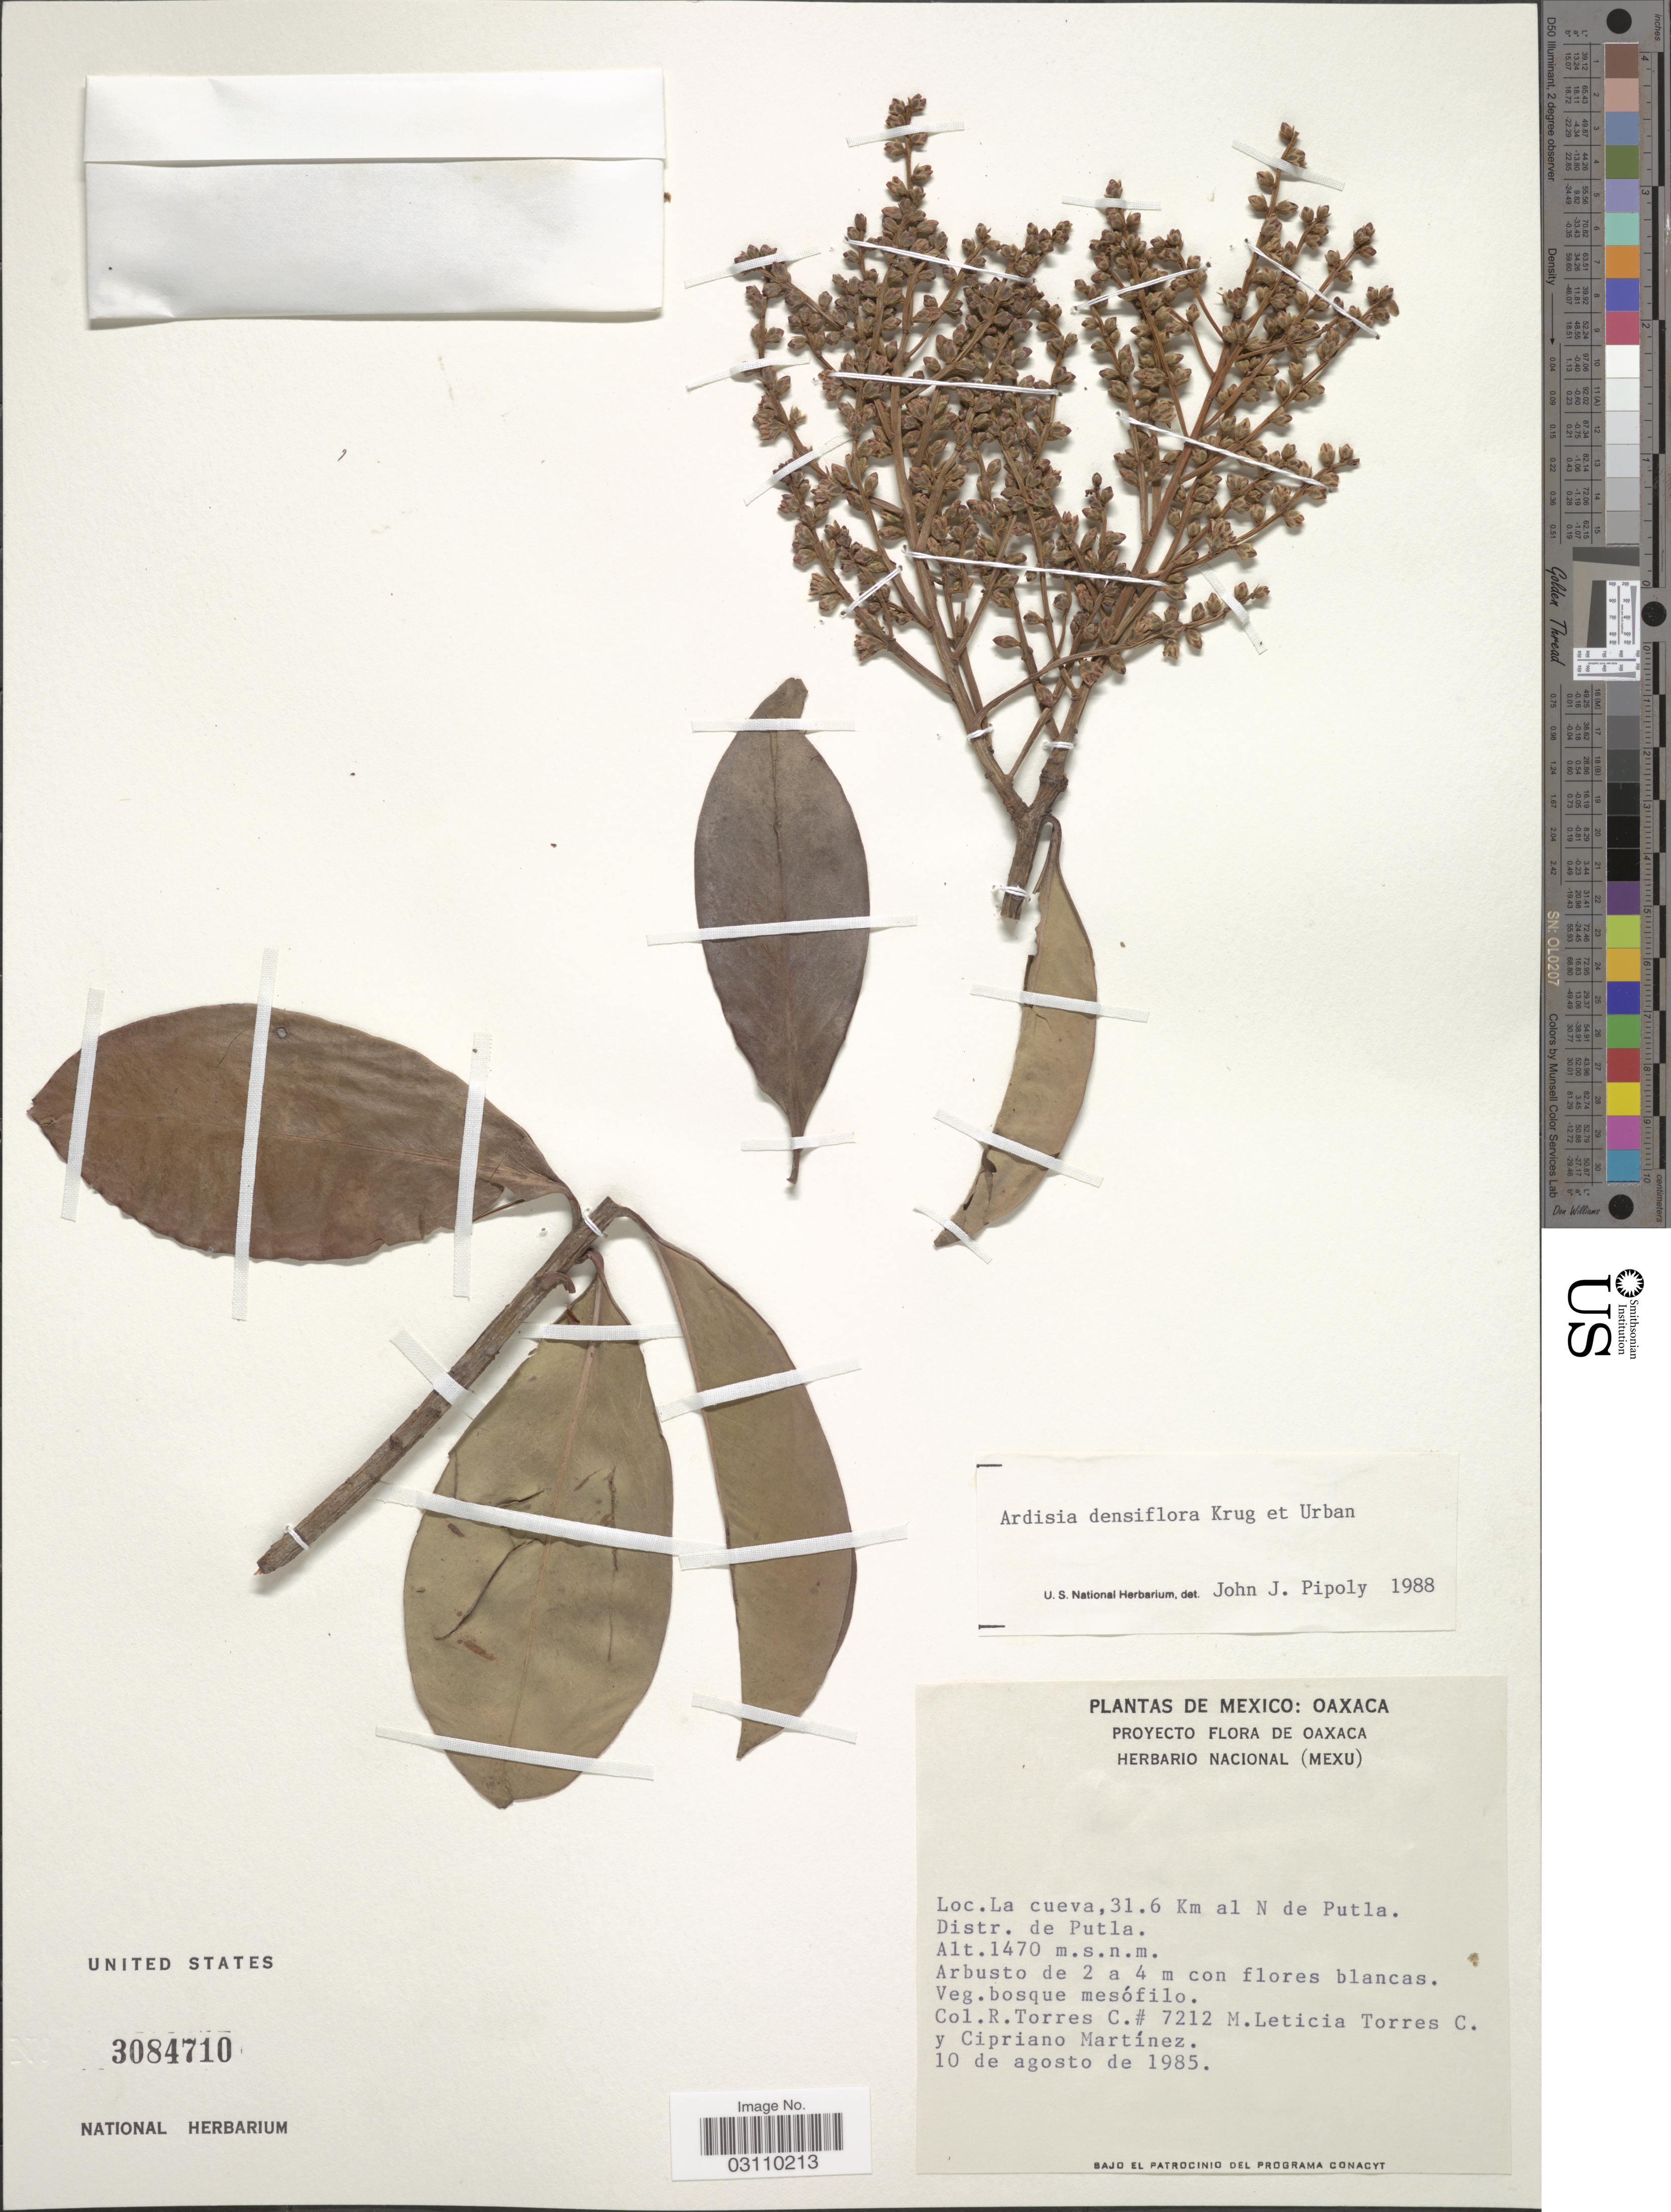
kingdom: Plantae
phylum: Tracheophyta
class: Magnoliopsida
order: Ericales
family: Primulaceae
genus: Ardisia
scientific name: Ardisia densiflora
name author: Krug & Urb.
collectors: R. Torres C., M. L. Torres Colin & C. Martínez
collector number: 7212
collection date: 1985-08-10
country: Mexico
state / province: Oaxaca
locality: La cueva, 31.6 Km al N de Putla. Distr. de Putla.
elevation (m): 1470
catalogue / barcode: US 3084710